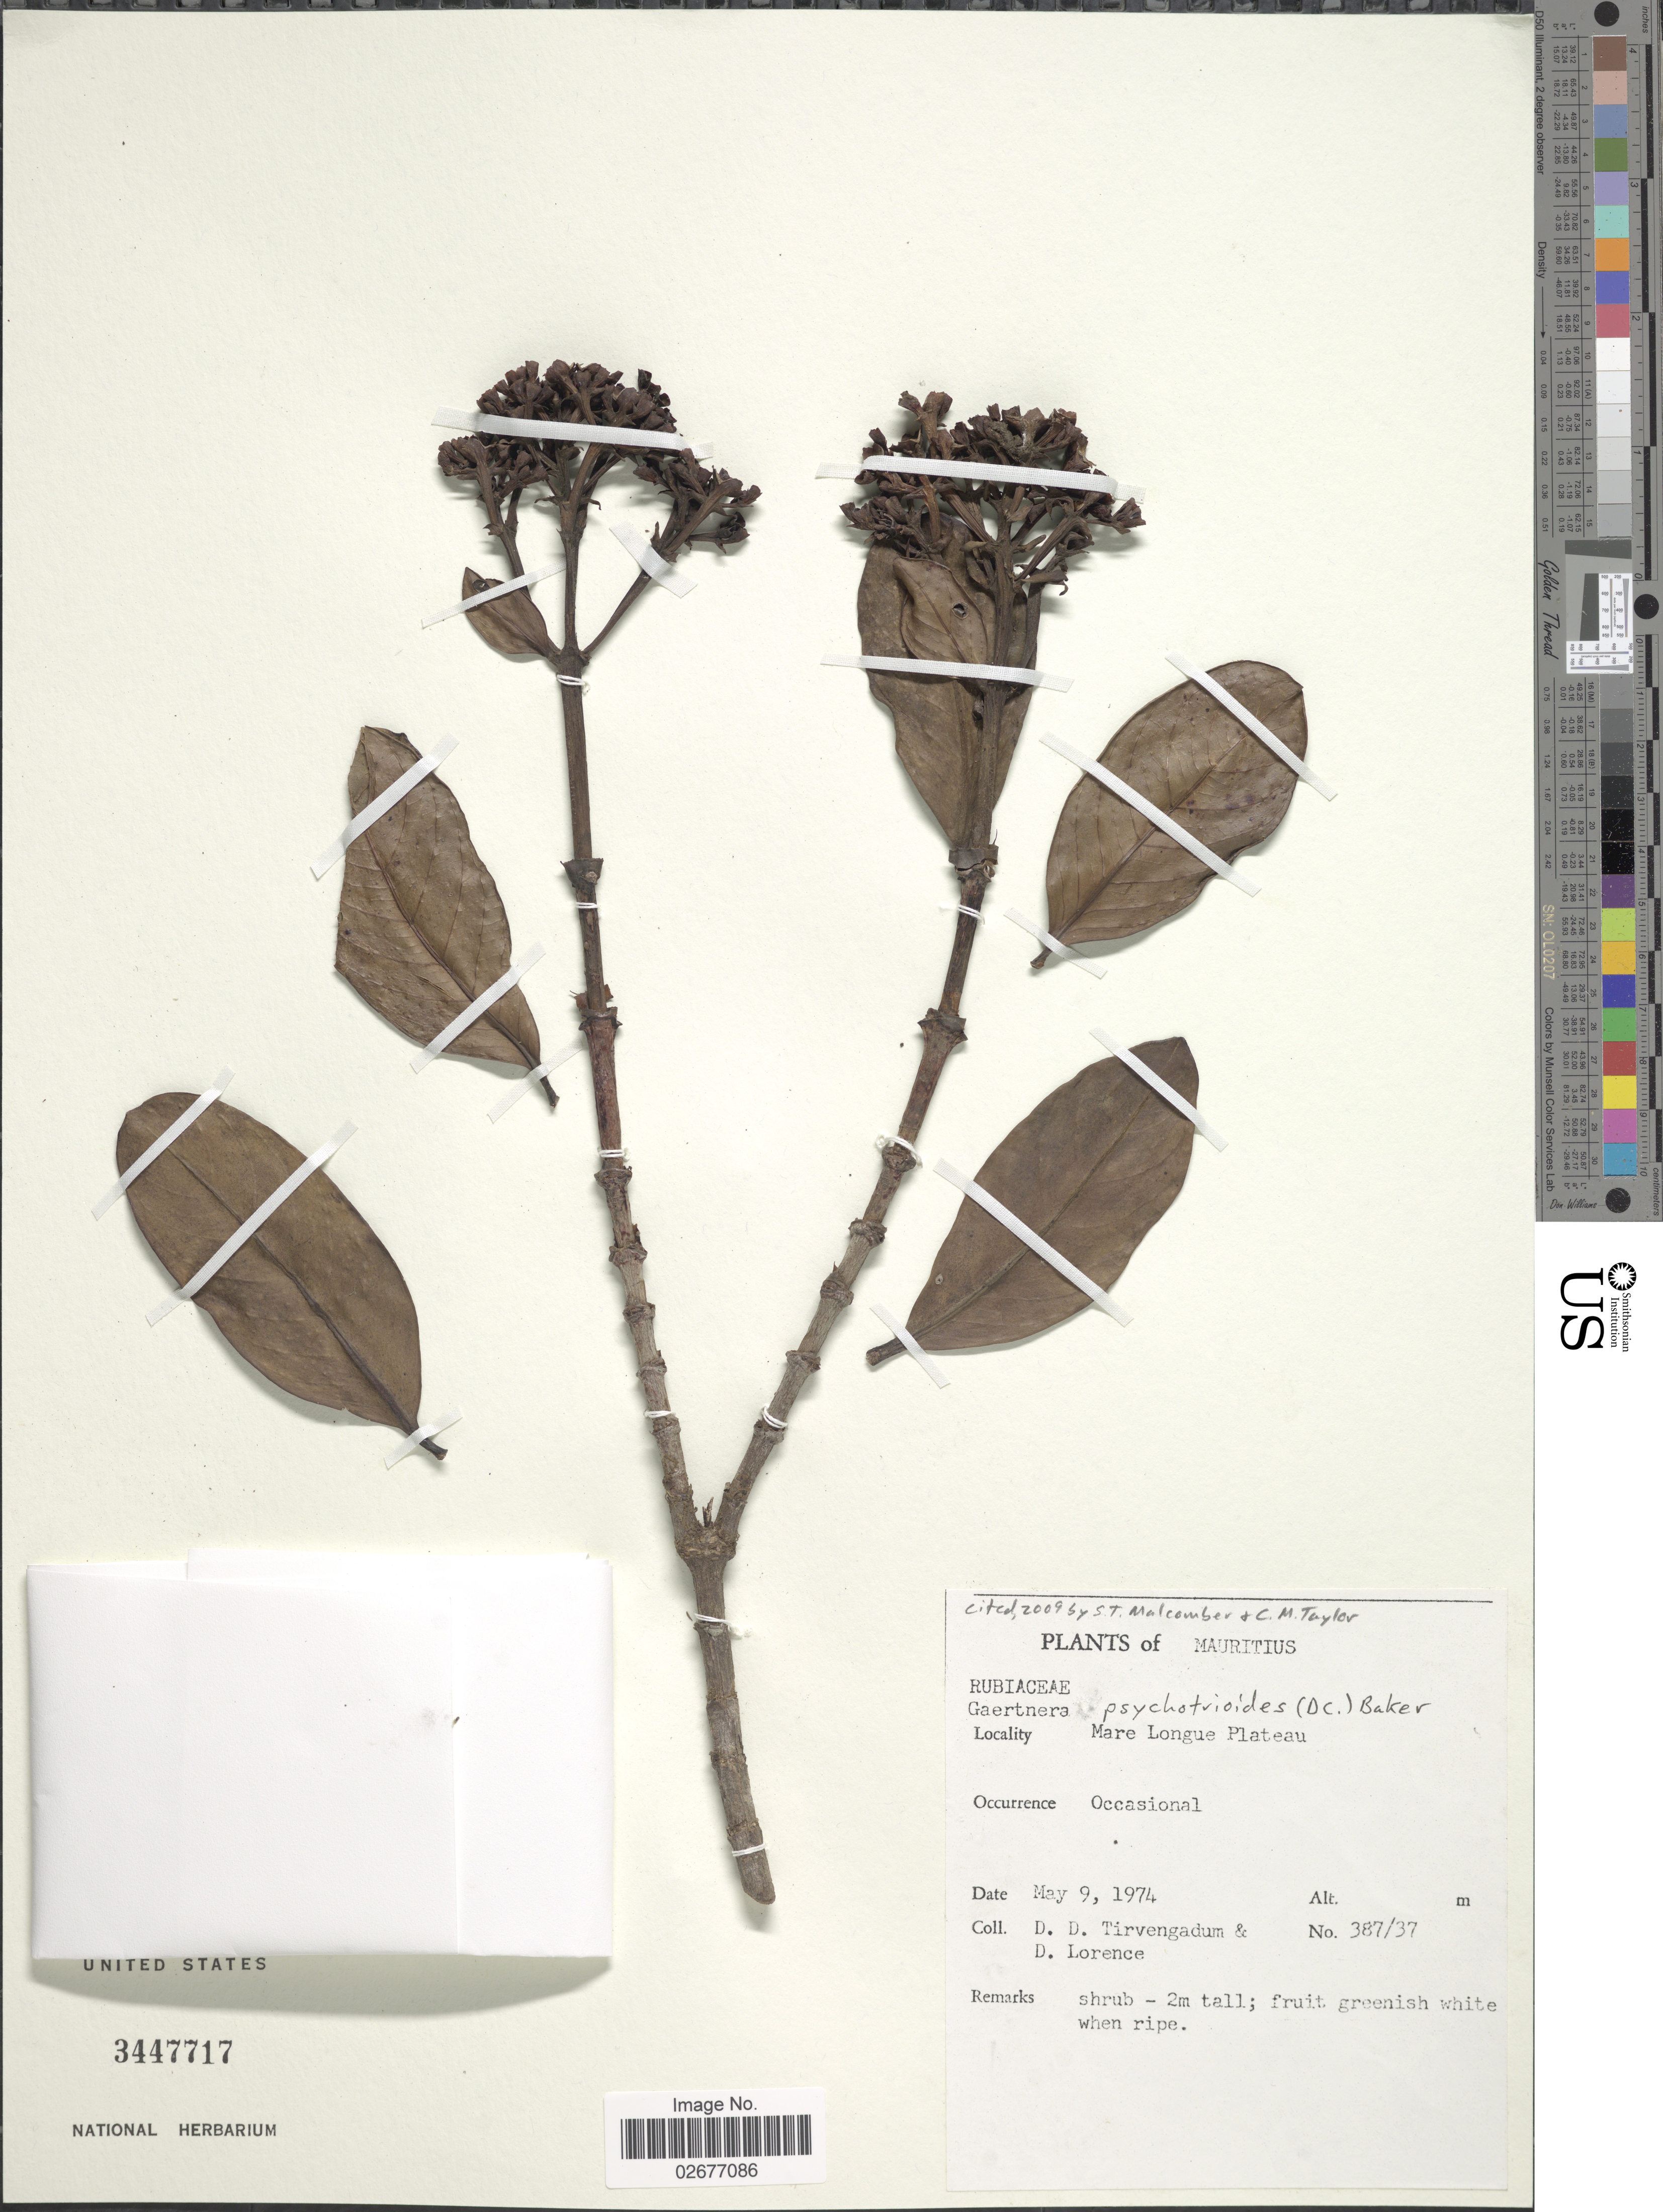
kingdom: Plantae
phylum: Tracheophyta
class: Magnoliopsida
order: Gentianales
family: Rubiaceae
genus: Gaertnera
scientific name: Gaertnera psychotrioides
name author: (DC.) Baker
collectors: D. Tirvengadum & D. Lorence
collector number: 387/37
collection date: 1974-05-09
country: Mauritius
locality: Mare Longue Plateau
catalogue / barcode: US 3447717